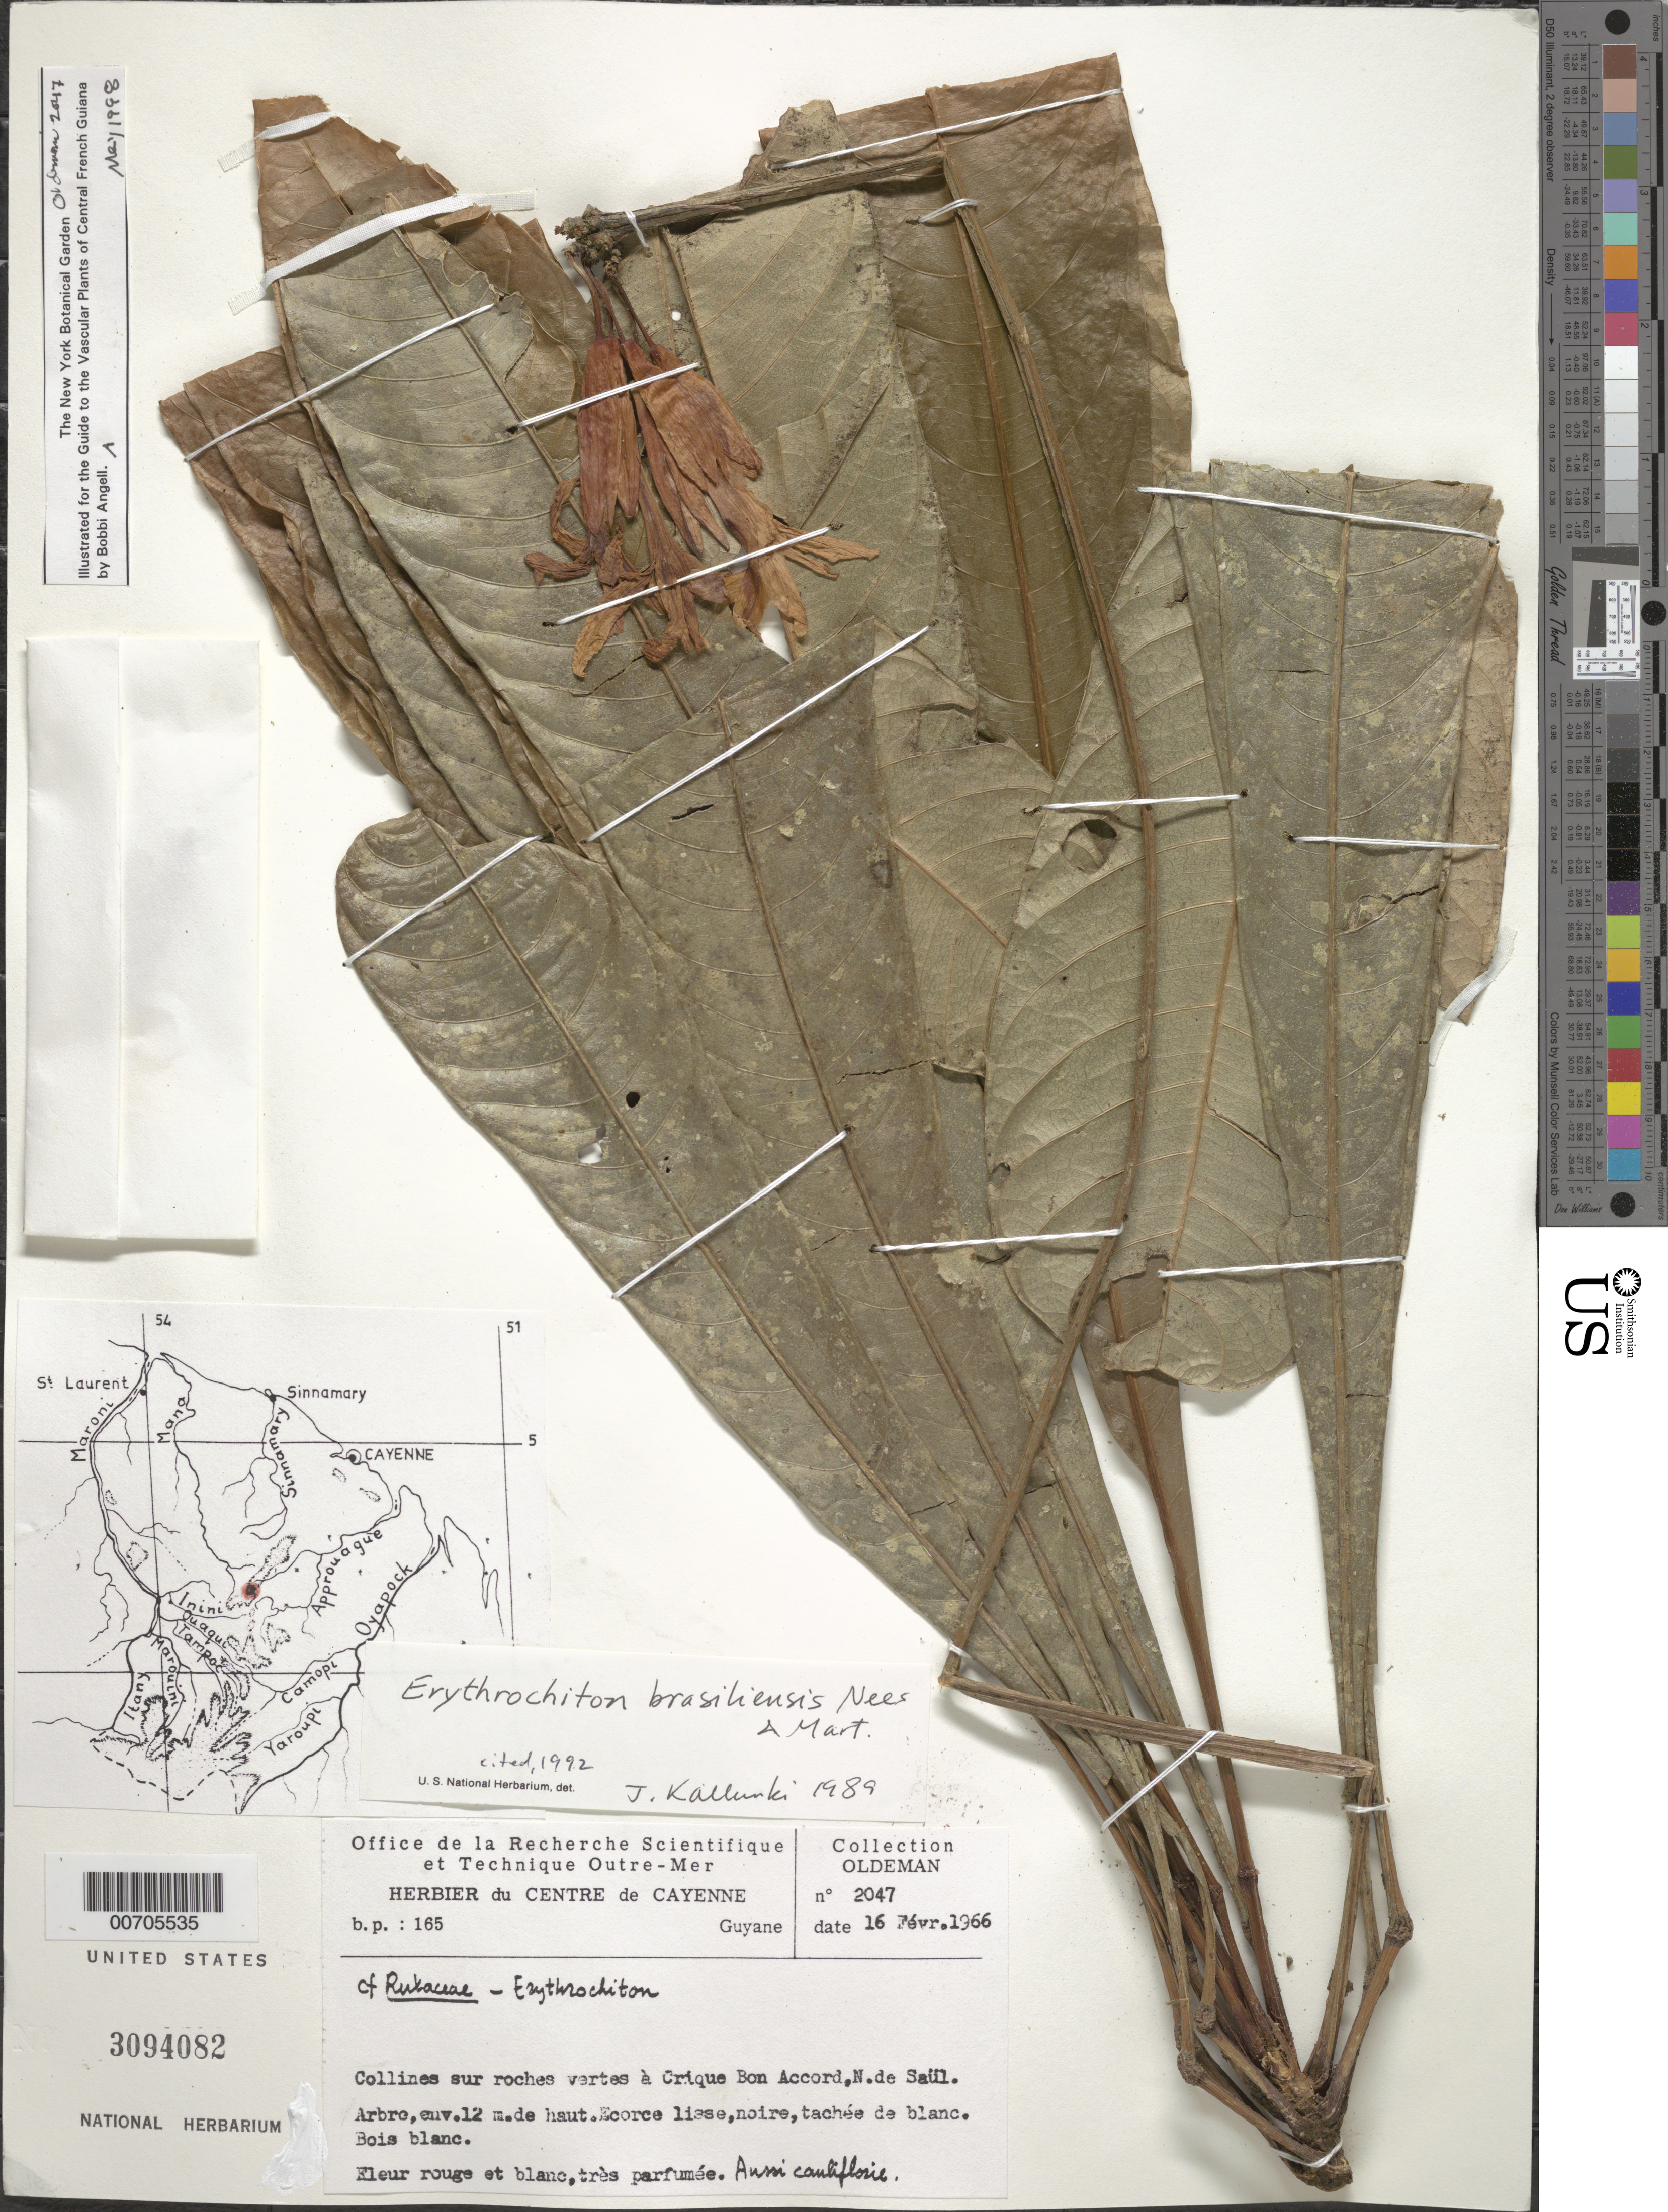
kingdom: Plantae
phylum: Tracheophyta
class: Magnoliopsida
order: Sapindales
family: Rutaceae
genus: Erythrochiton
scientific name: Erythrochiton brasiliensis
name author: Nees & Mart.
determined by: Kallunki, Jacquelyn A.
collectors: R. Oldeman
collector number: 2047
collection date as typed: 16-Feb-66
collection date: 1966-02-16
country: French Guiana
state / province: Saint-Laurent-du-Maroni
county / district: Saül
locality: Crique Bon Accord, N de Saül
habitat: Collines sur roches vertes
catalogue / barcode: US 3094082